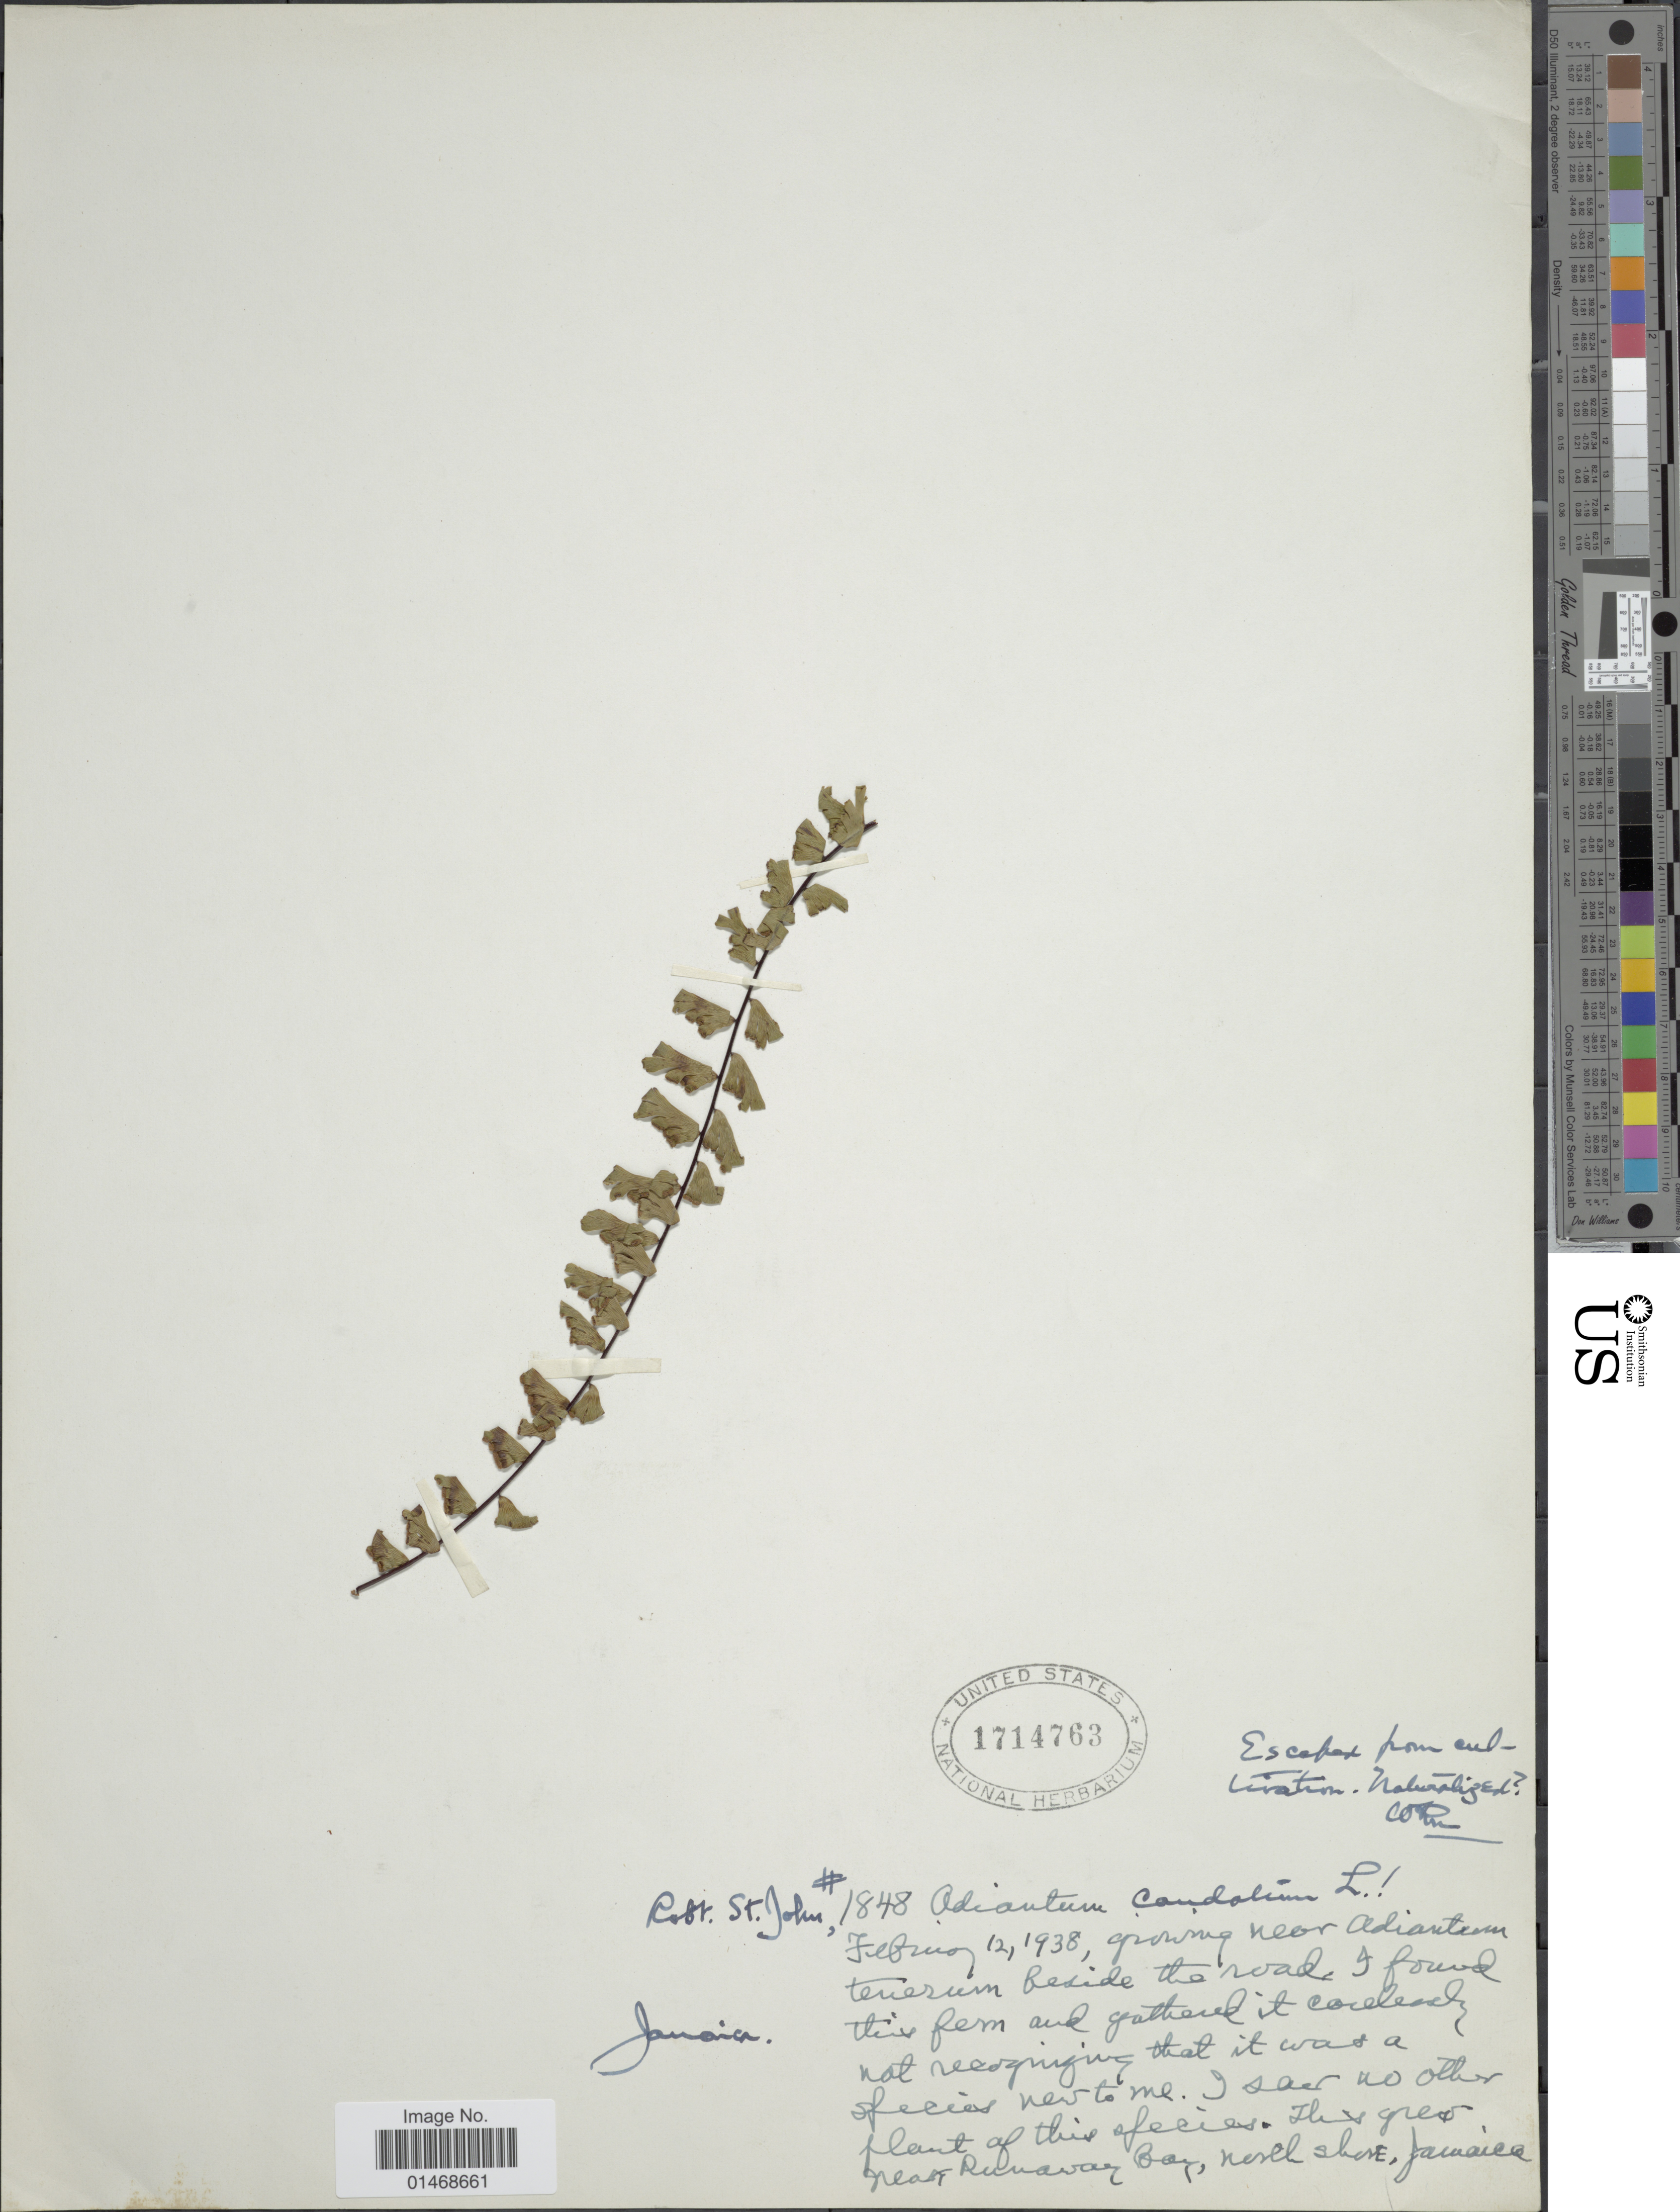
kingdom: Plantae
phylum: Tracheophyta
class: Polypodiopsida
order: Polypodiales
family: Pteridaceae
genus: Adiantum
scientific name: Adiantum caudatum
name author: L.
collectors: R. P. St. John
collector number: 1848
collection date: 1938-02-12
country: Jamaica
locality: Growing near Adiantum tenerum beside the road, near Runaway Bay, North shore Jamaica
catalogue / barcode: US 1714763